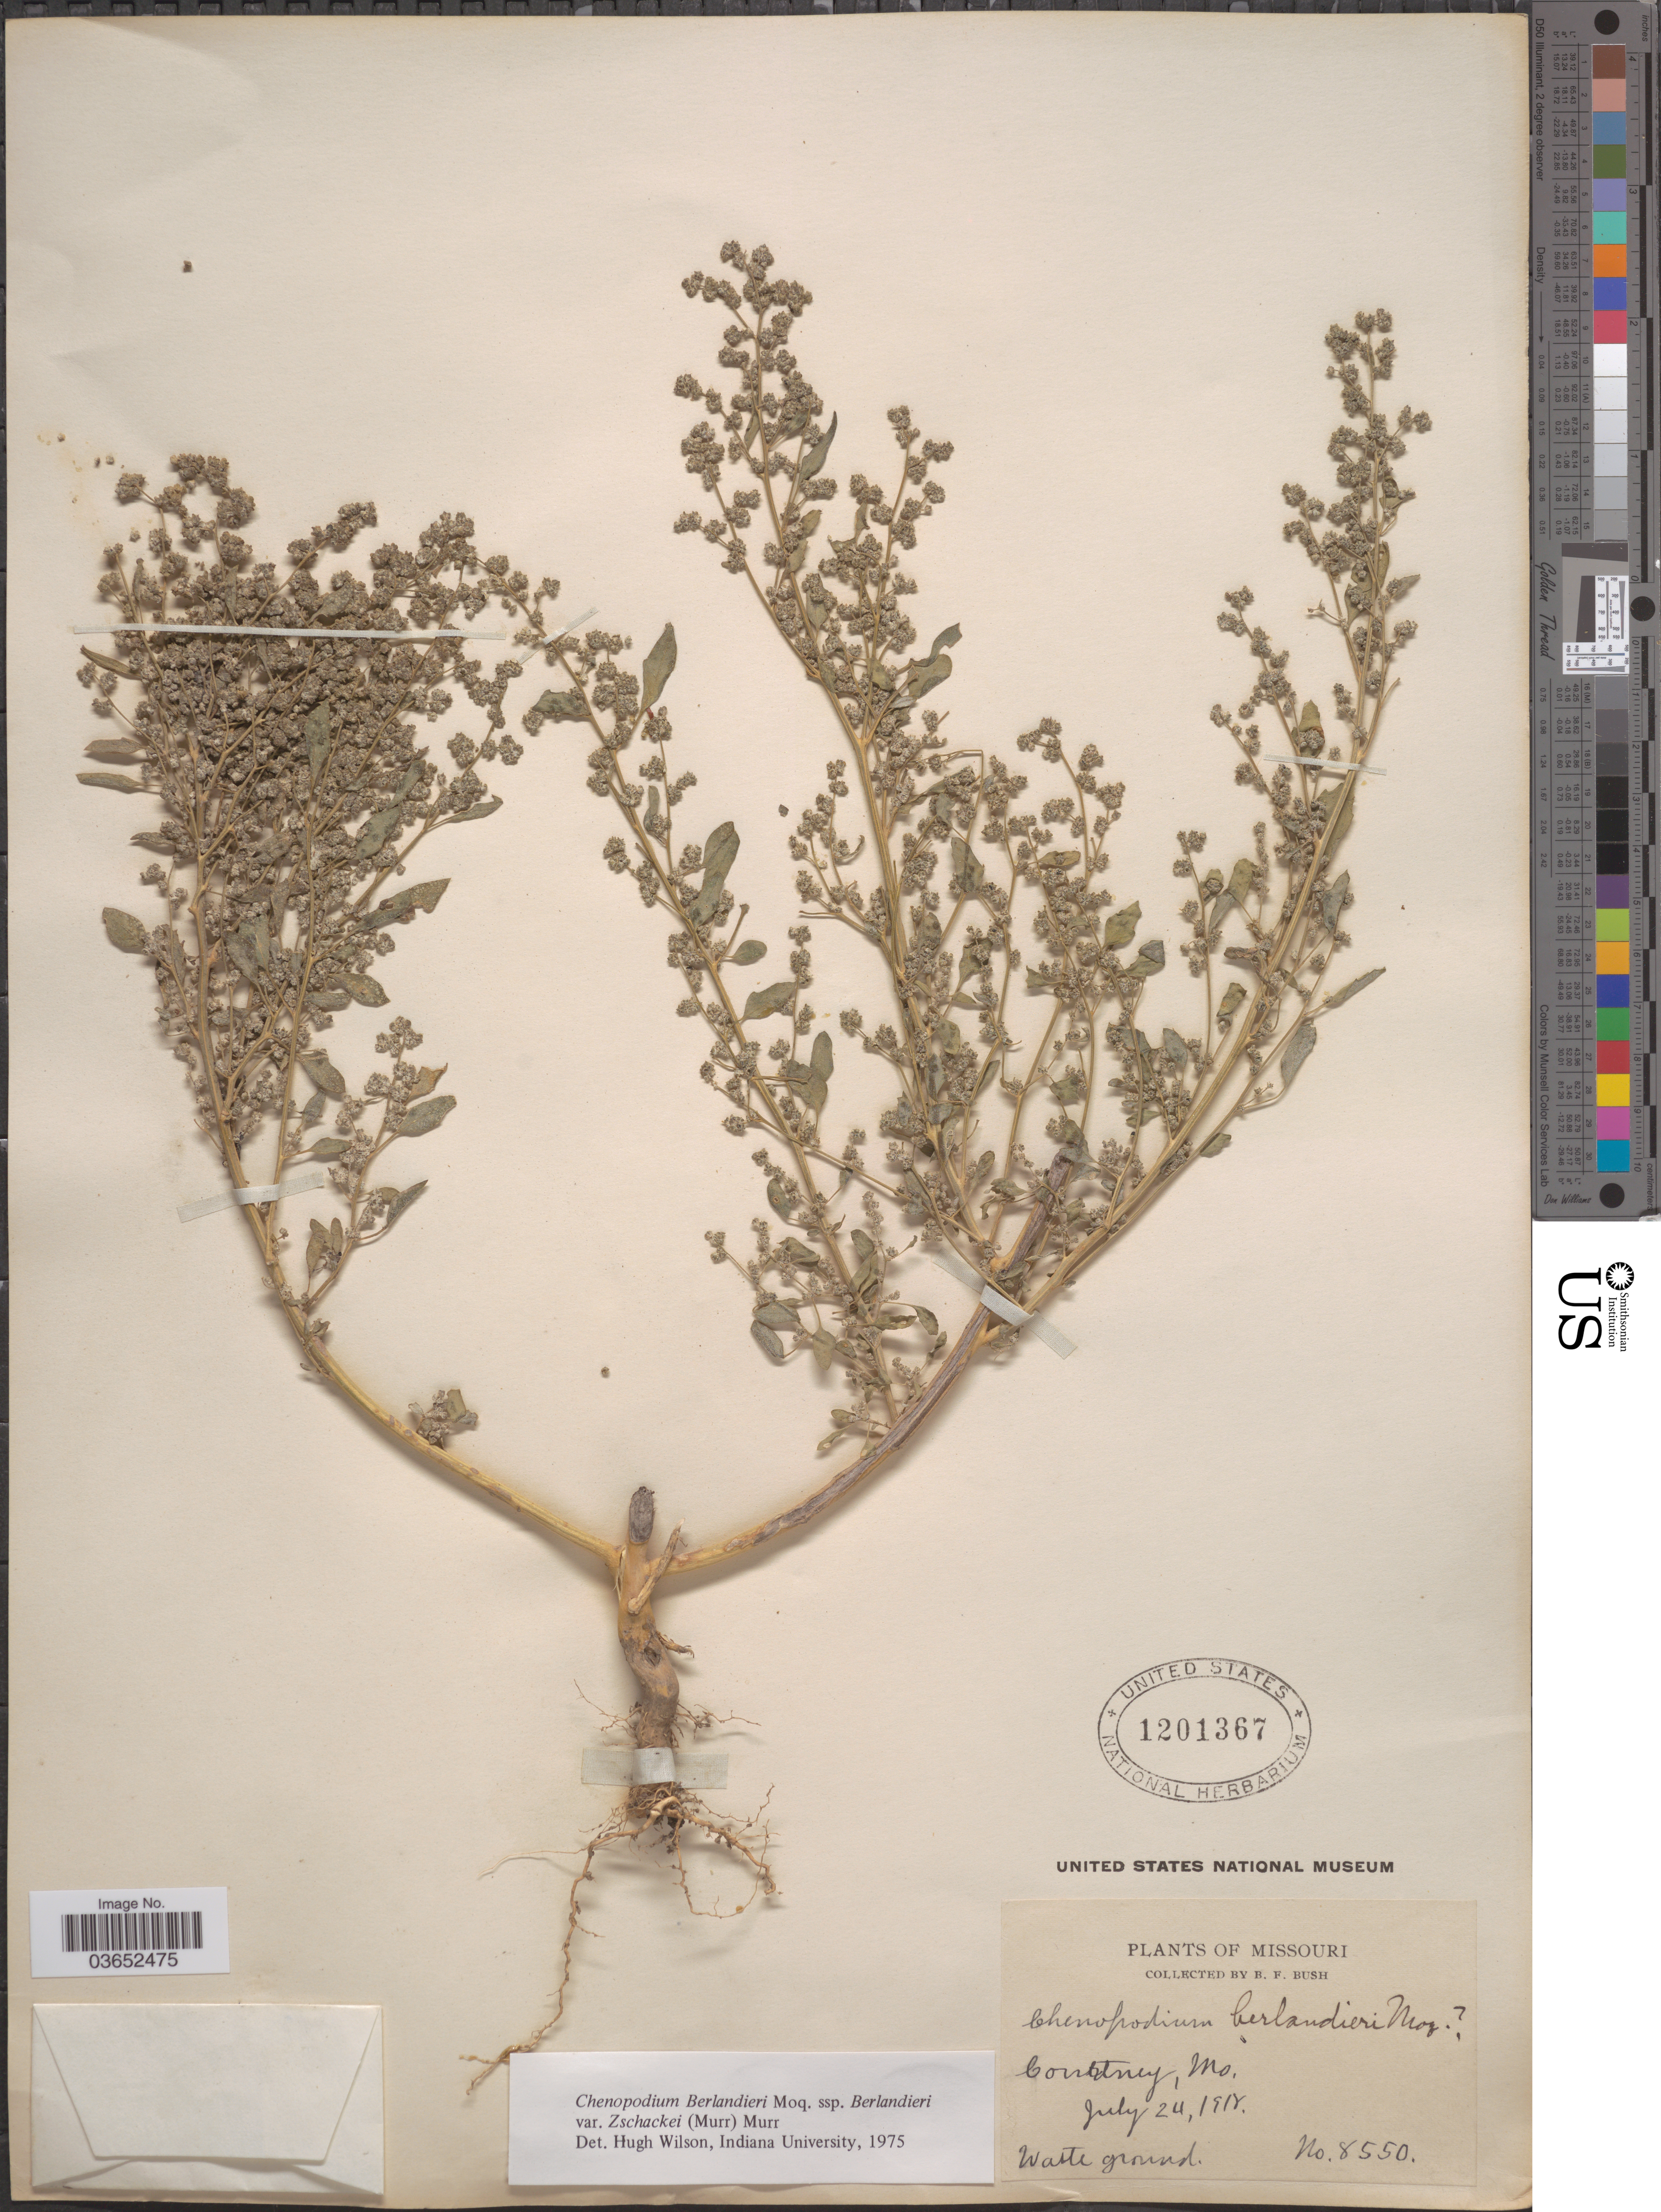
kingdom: Plantae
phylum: Tracheophyta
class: Magnoliopsida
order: Caryophyllales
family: Amaranthaceae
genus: Chenopodium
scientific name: Chenopodium berlandieri var. typicum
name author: A. Ludw. ex Graebn.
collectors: B. F. Bush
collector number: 8550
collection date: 1918-07-24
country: United States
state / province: Missouri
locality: Courtney.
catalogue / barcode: US 1201367